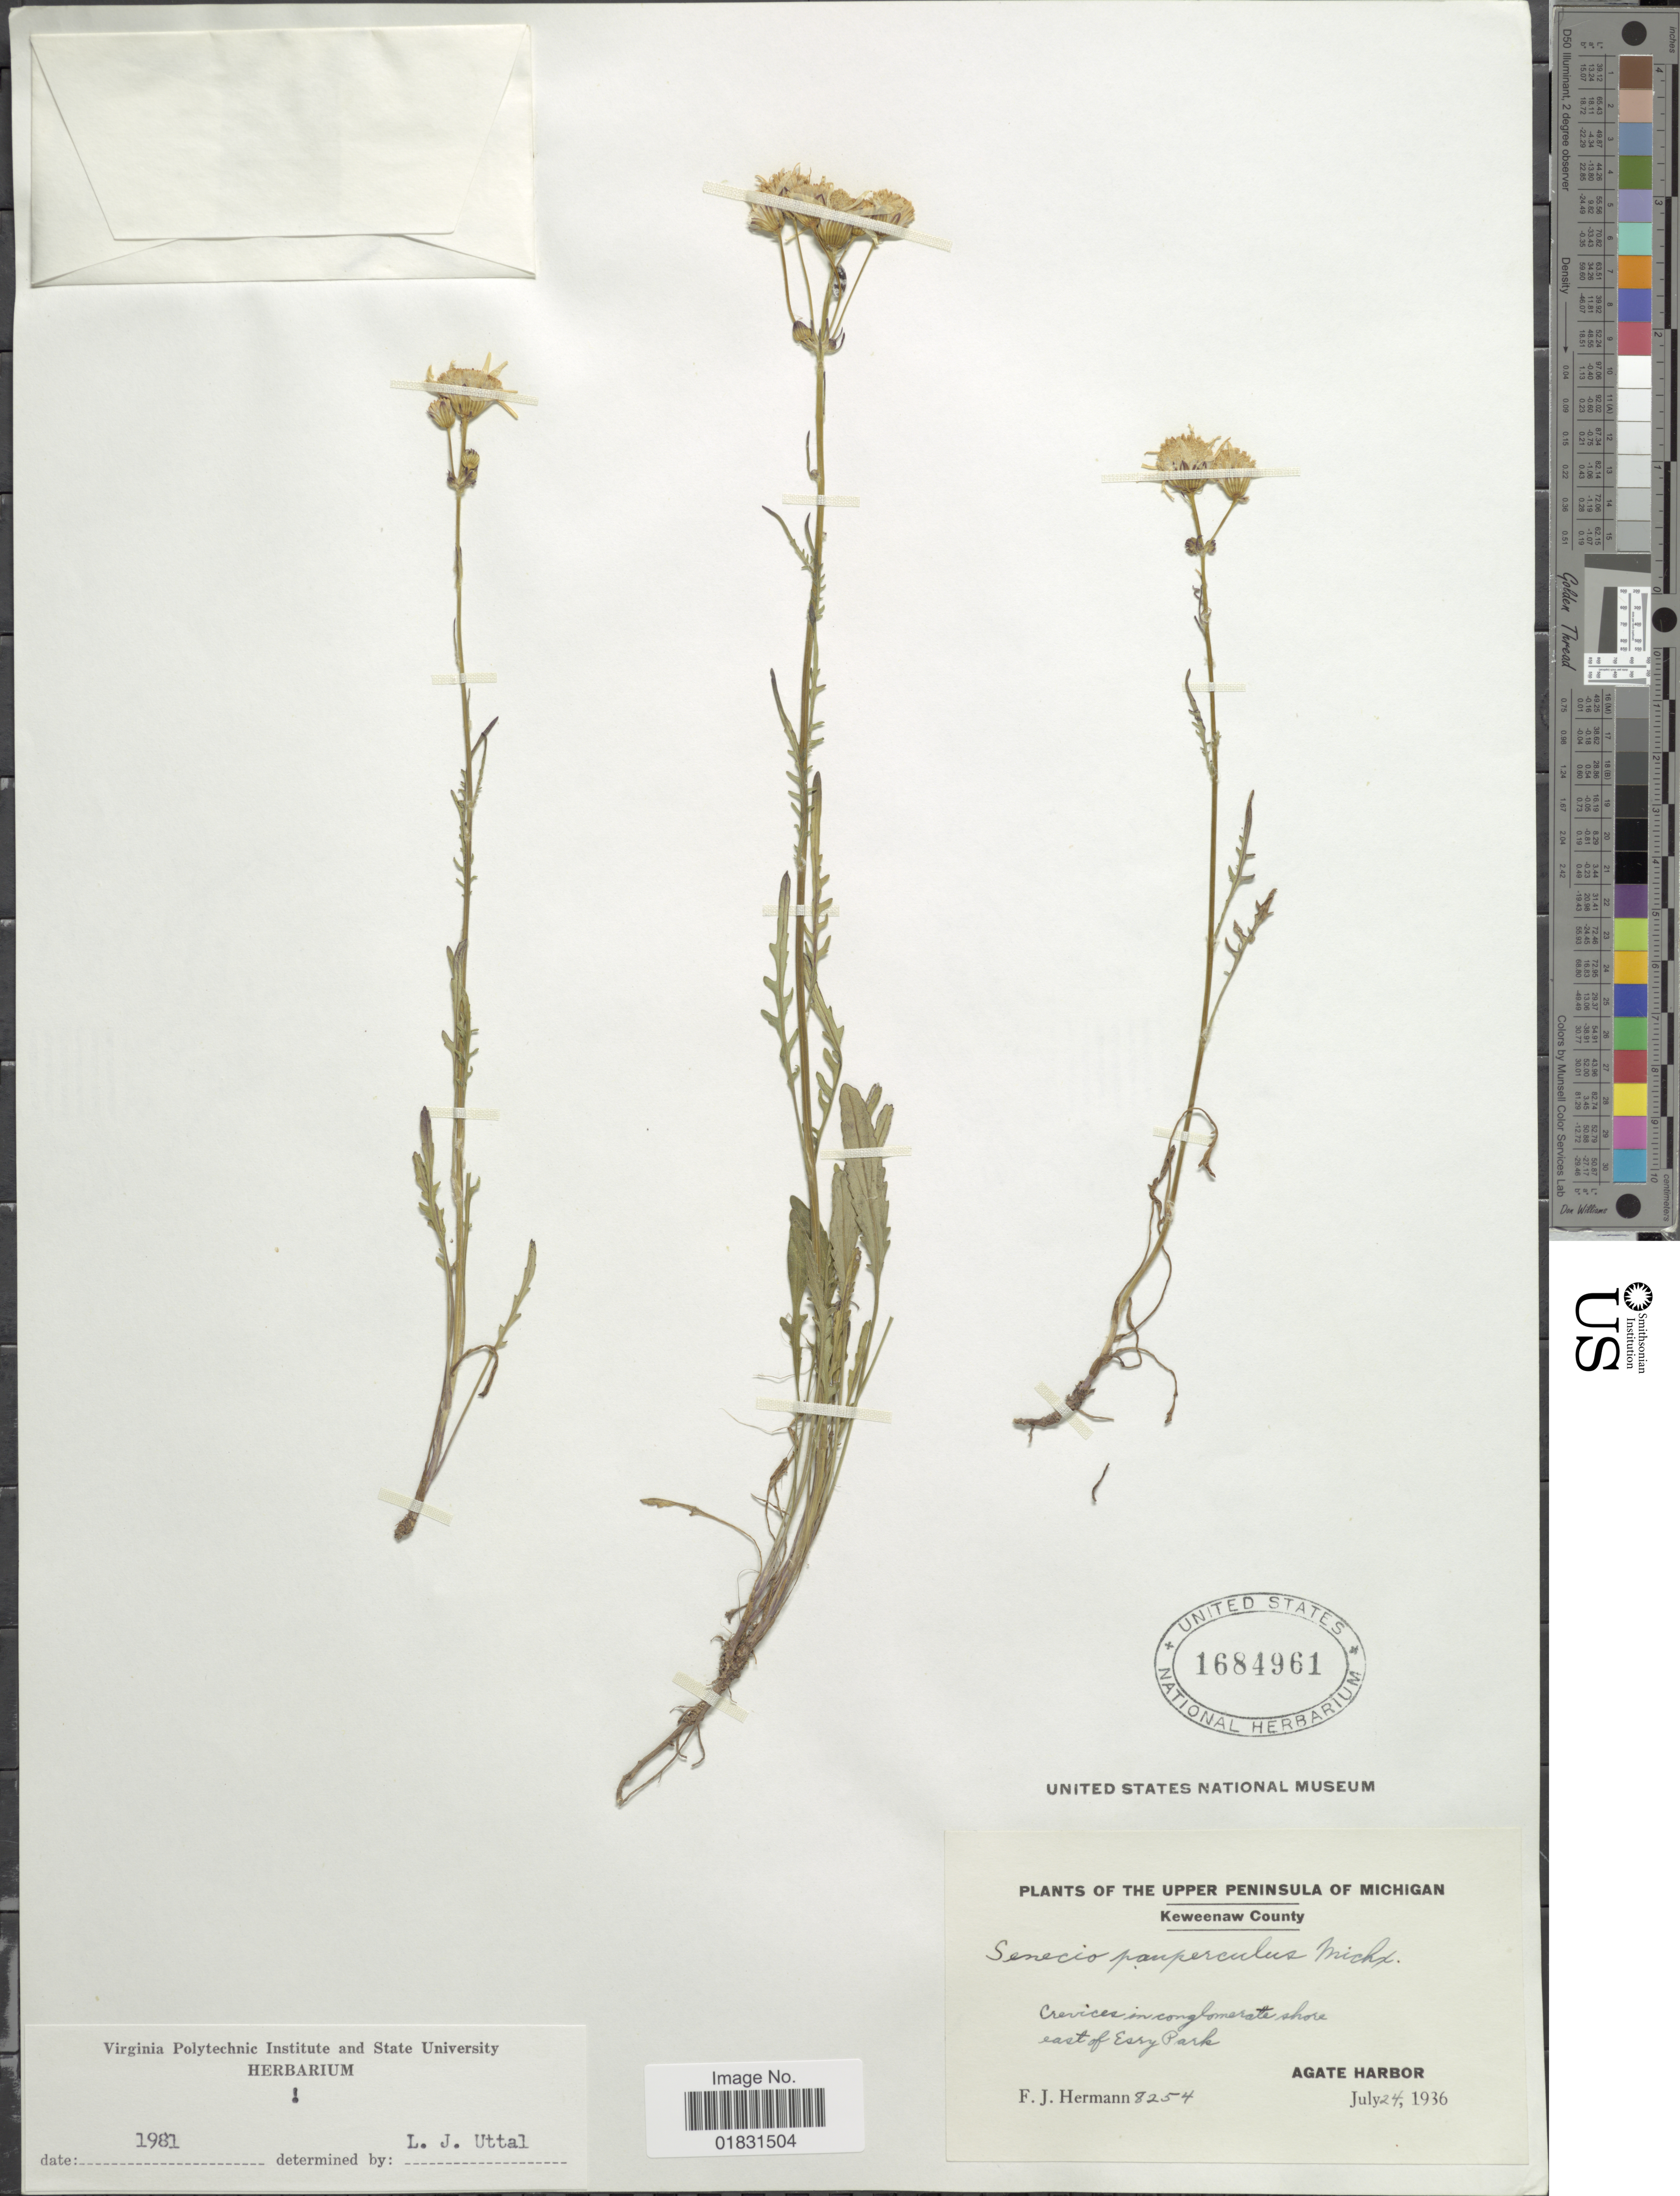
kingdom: Plantae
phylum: Tracheophyta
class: Magnoliopsida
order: Asterales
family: Asteraceae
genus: Packera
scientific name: Packera paupercula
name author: (Michx.) Á. Löve & D. Löve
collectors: F. J. Hermann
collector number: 8254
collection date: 1936-07-24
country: United States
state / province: Michigan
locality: The Upper Peninsula of Michigan, Keweenaw County, Crevices in congloerate shore, east of Essy Park, Agate Harbor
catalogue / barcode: US 1684961